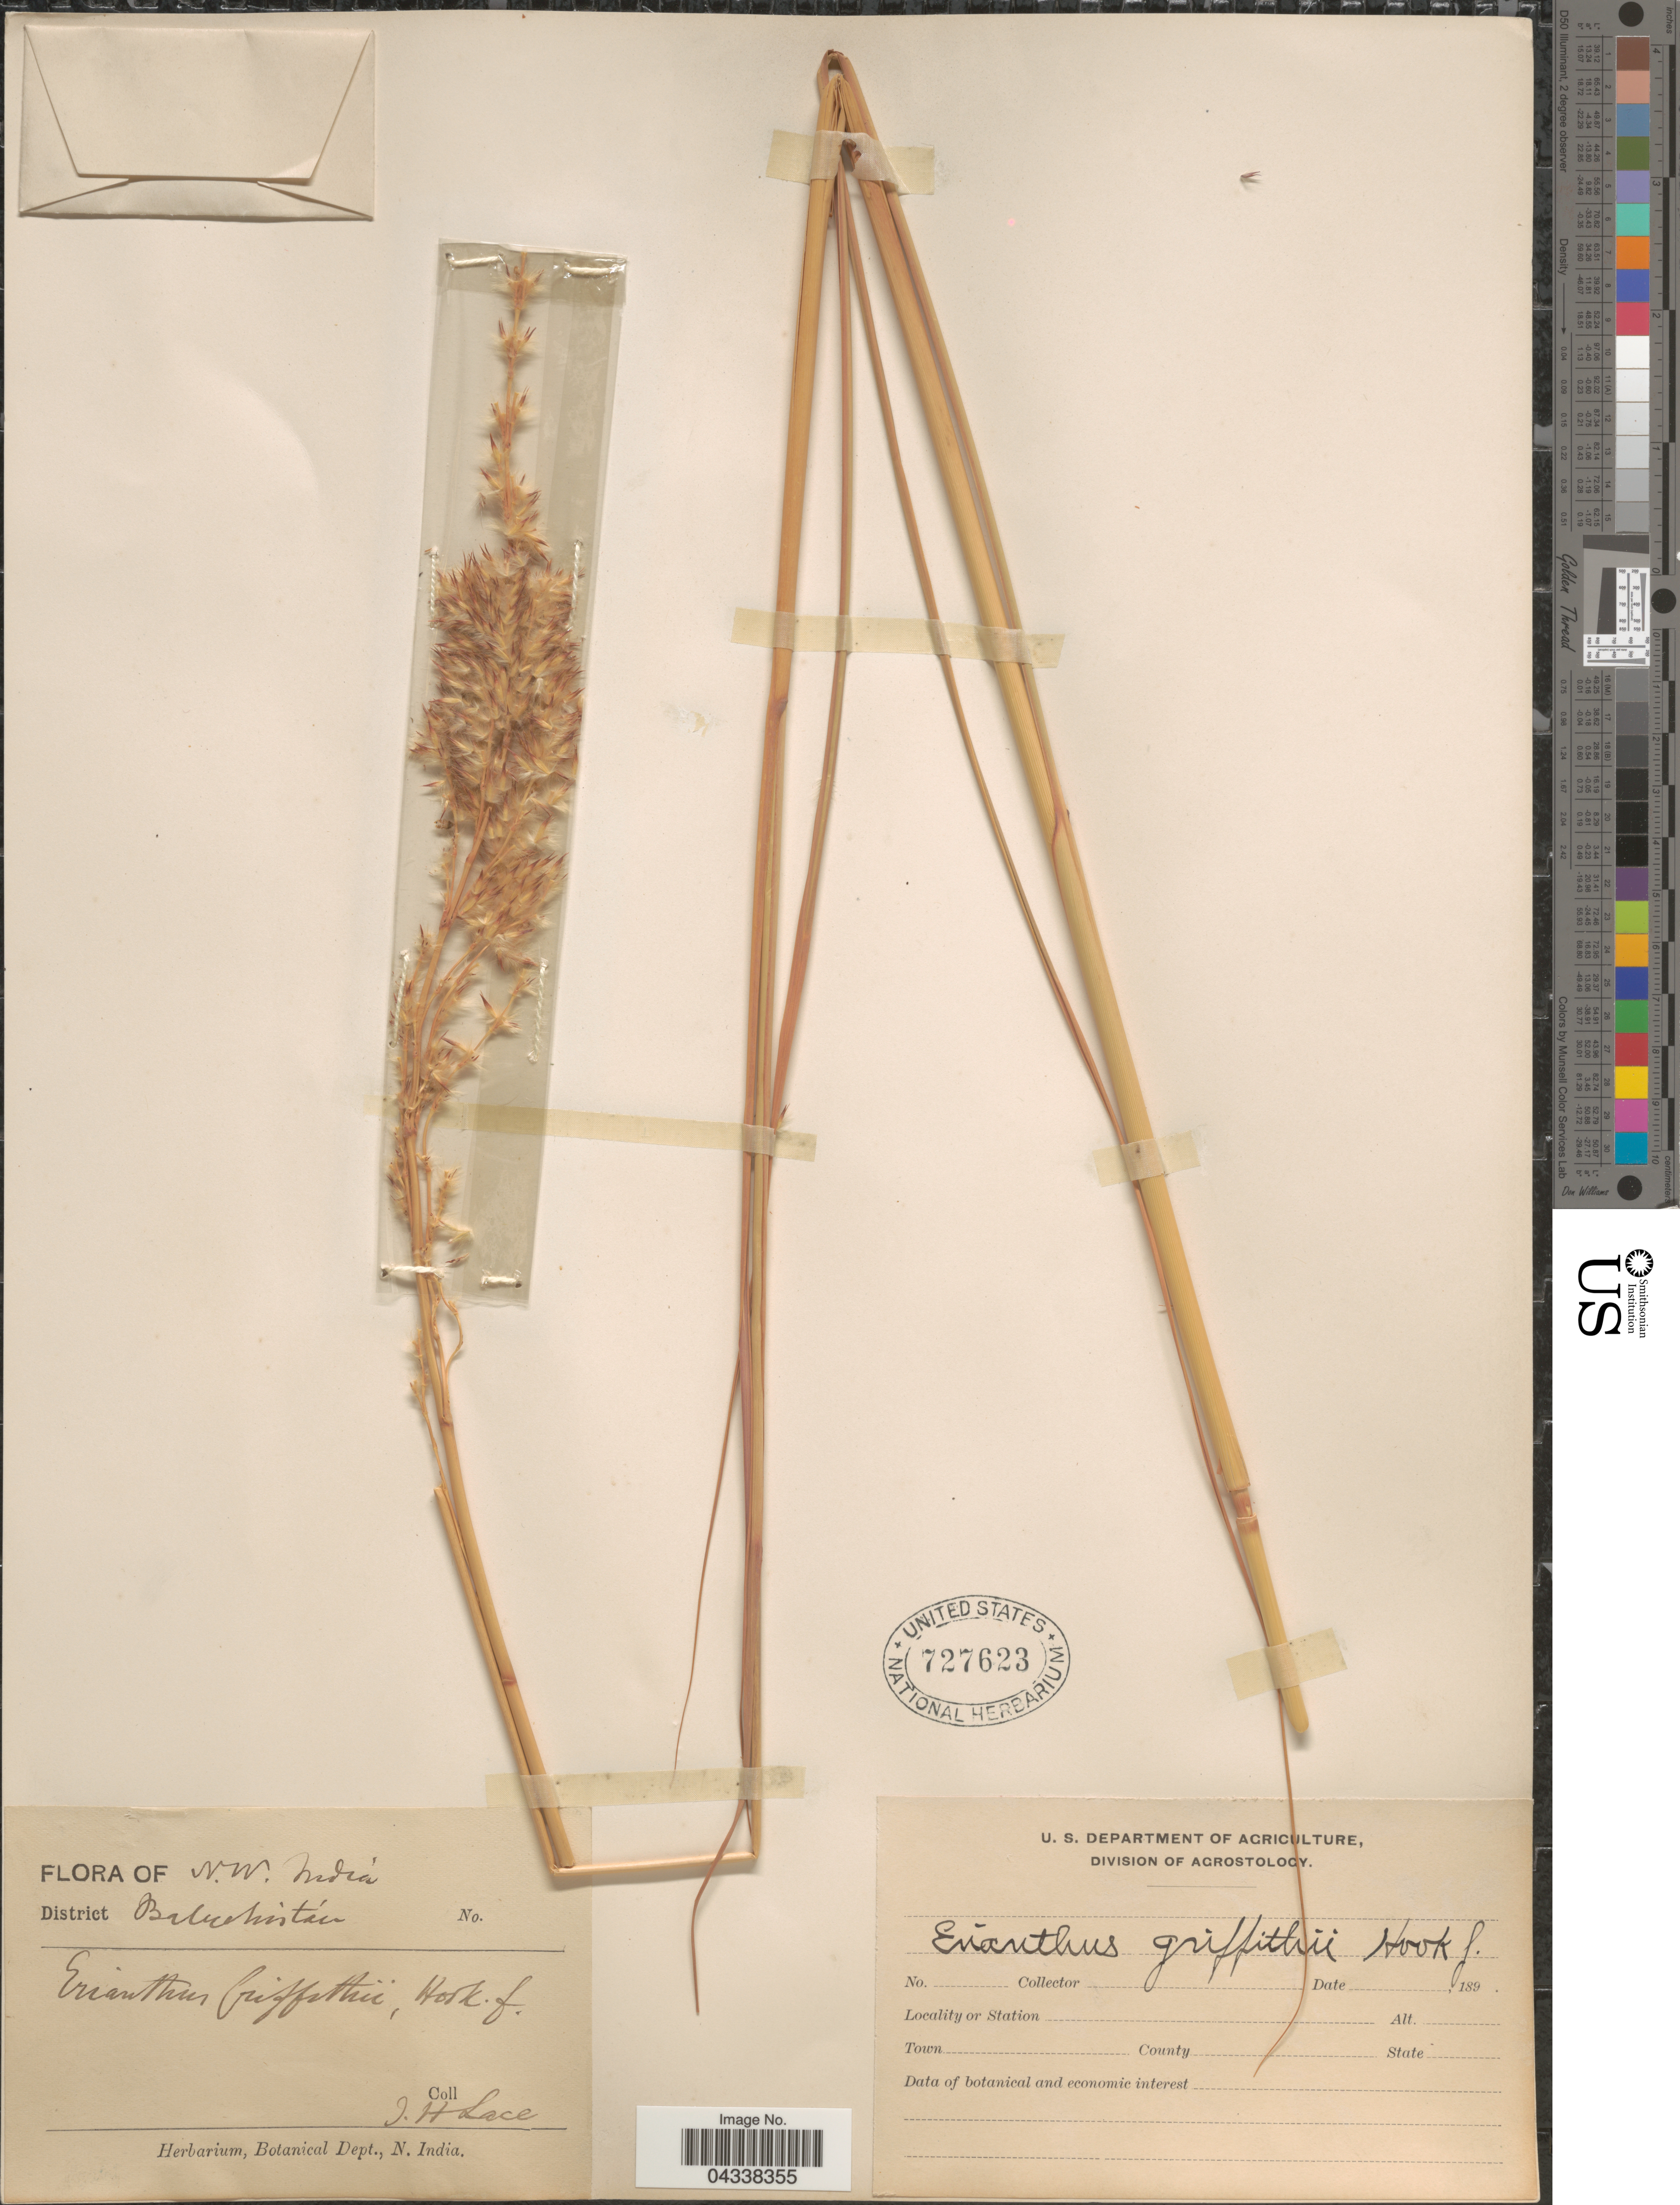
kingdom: Plantae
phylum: Tracheophyta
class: Liliopsida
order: Poales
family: Poaceae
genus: Saccharum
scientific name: Saccharum griffithii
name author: Munro ex Aitch.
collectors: J. Lace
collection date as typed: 189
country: Iran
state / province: Sistan and Baluchistan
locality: N. W. India. District Baluchistán.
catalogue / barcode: US 727623